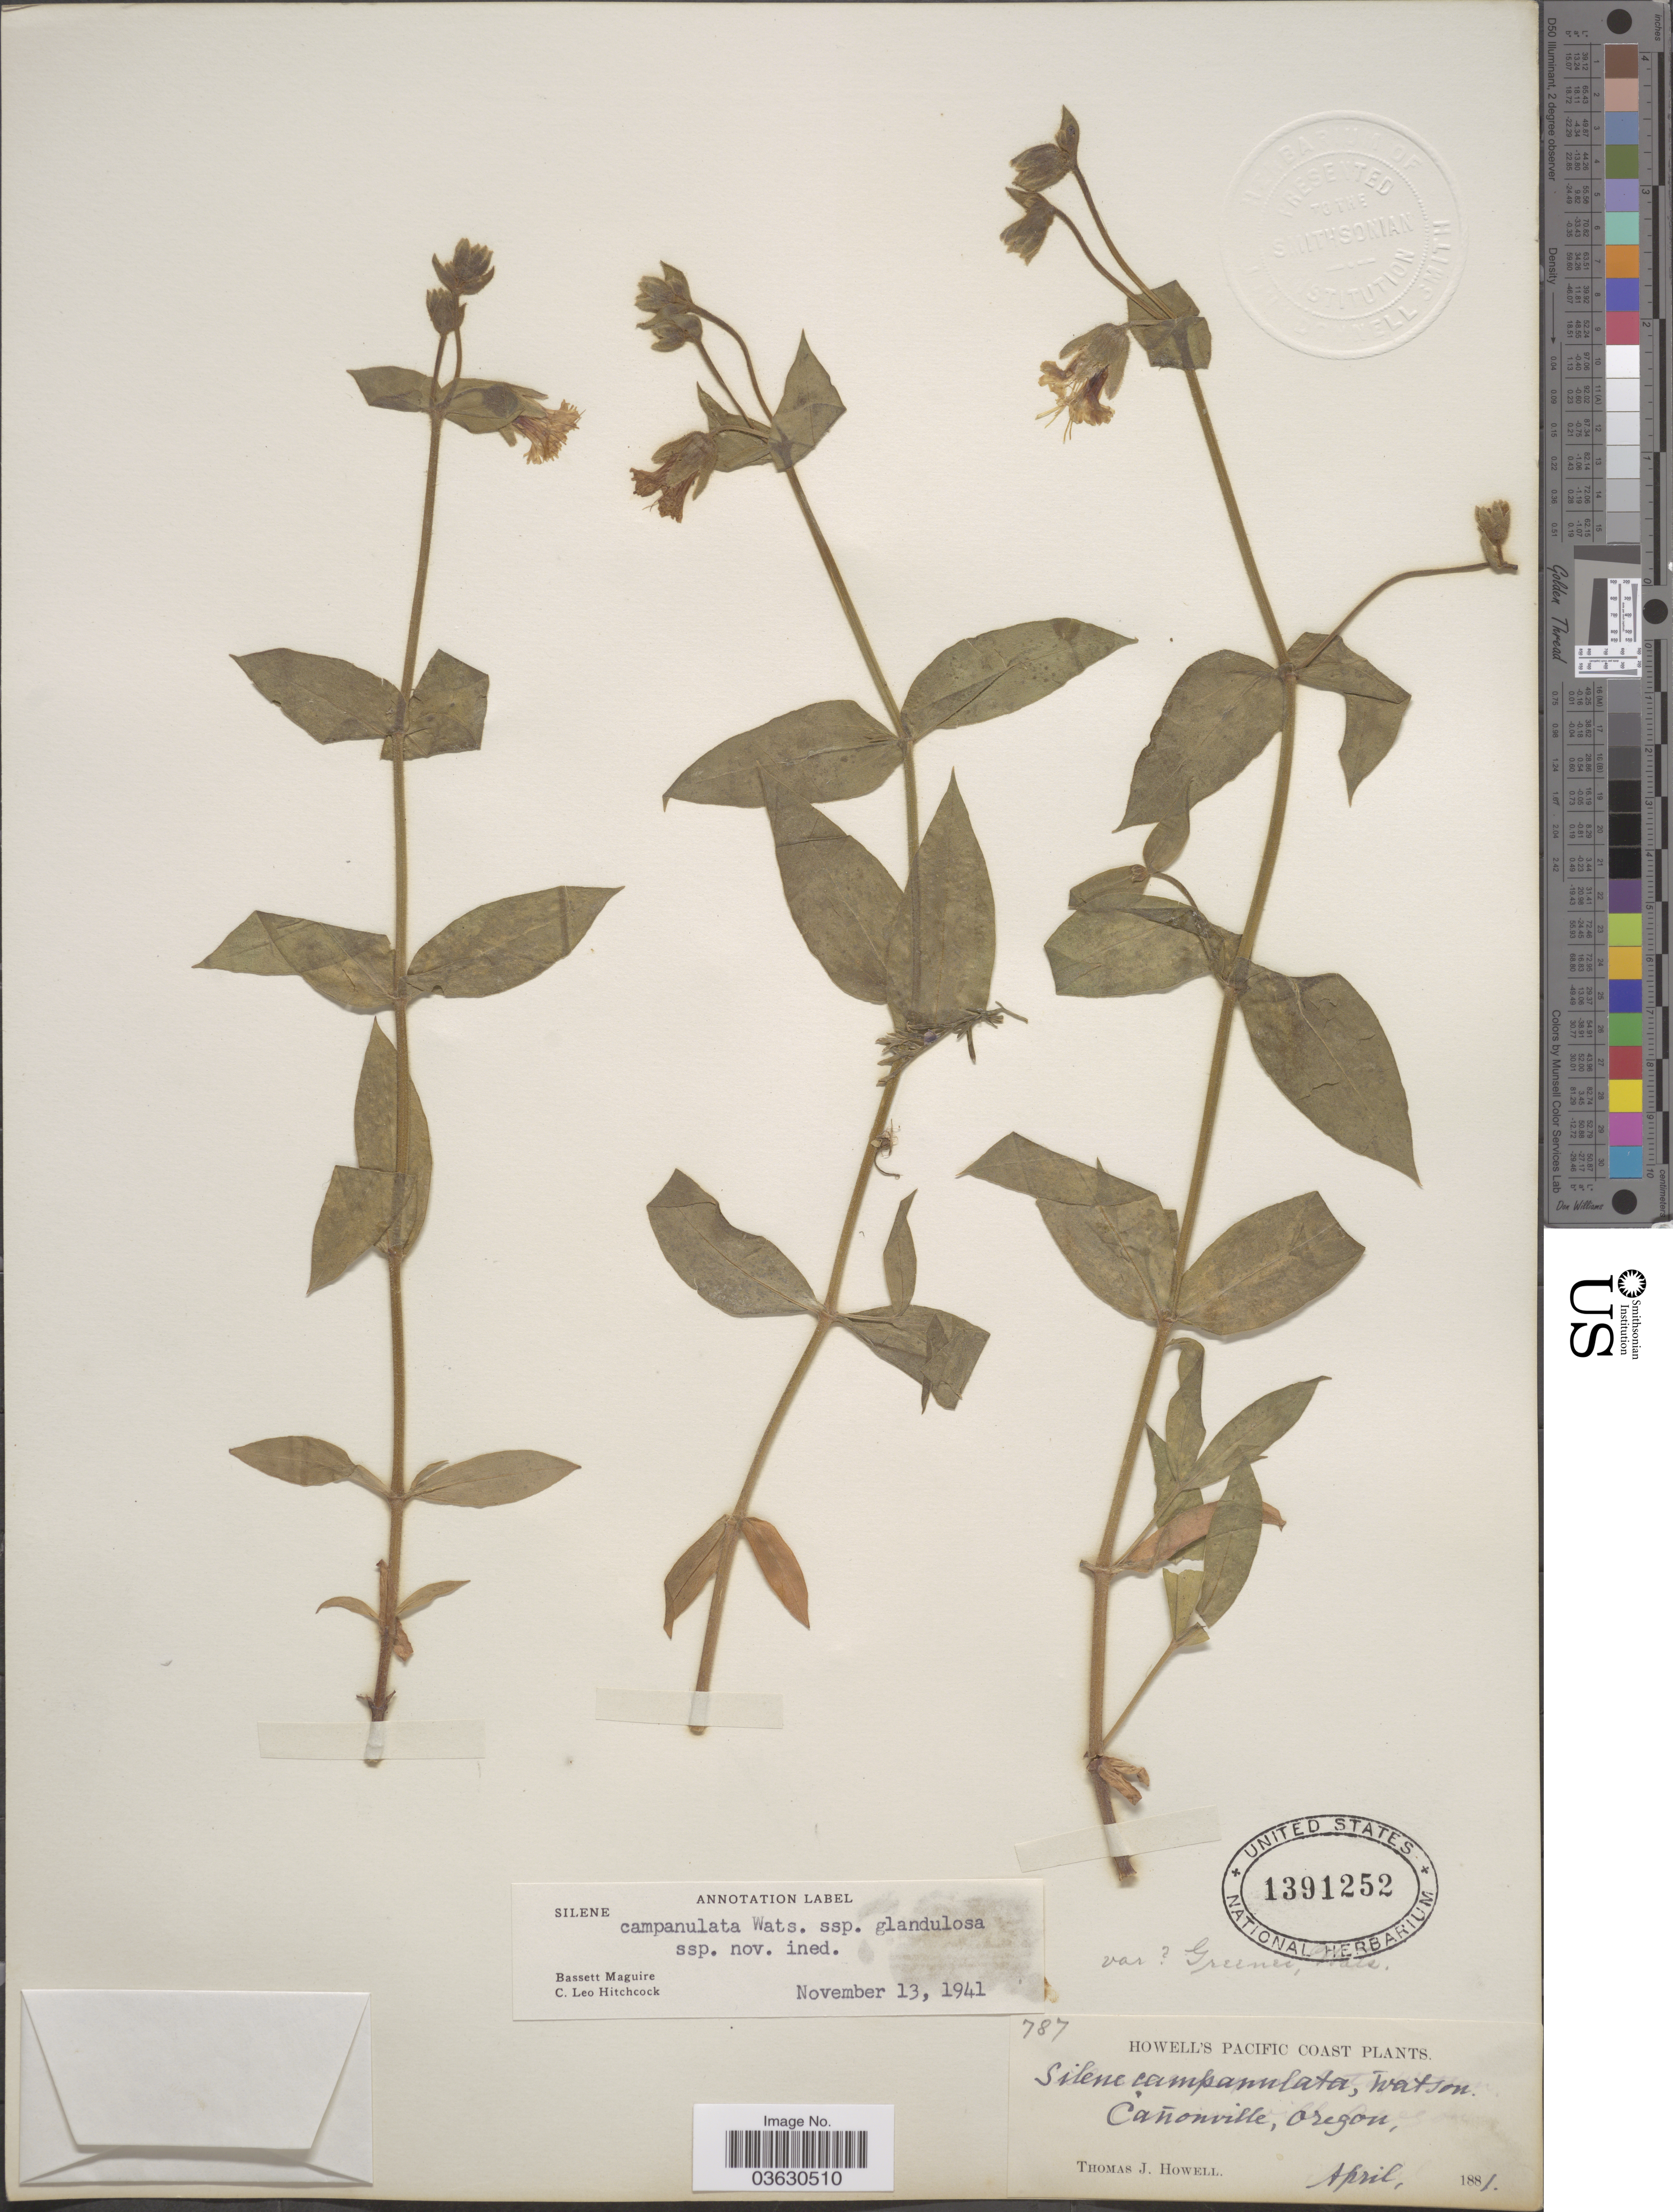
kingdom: Plantae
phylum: Tracheophyta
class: Magnoliopsida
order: Caryophyllales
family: Caryophyllaceae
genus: Silene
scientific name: Silene campanulata subsp. glandulosa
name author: C.L. Hitchc. & Maguire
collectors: T. J. Howell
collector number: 787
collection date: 1881-04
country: United States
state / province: Oregon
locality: Pacific Coast. Cañonville.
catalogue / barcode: US 1391252